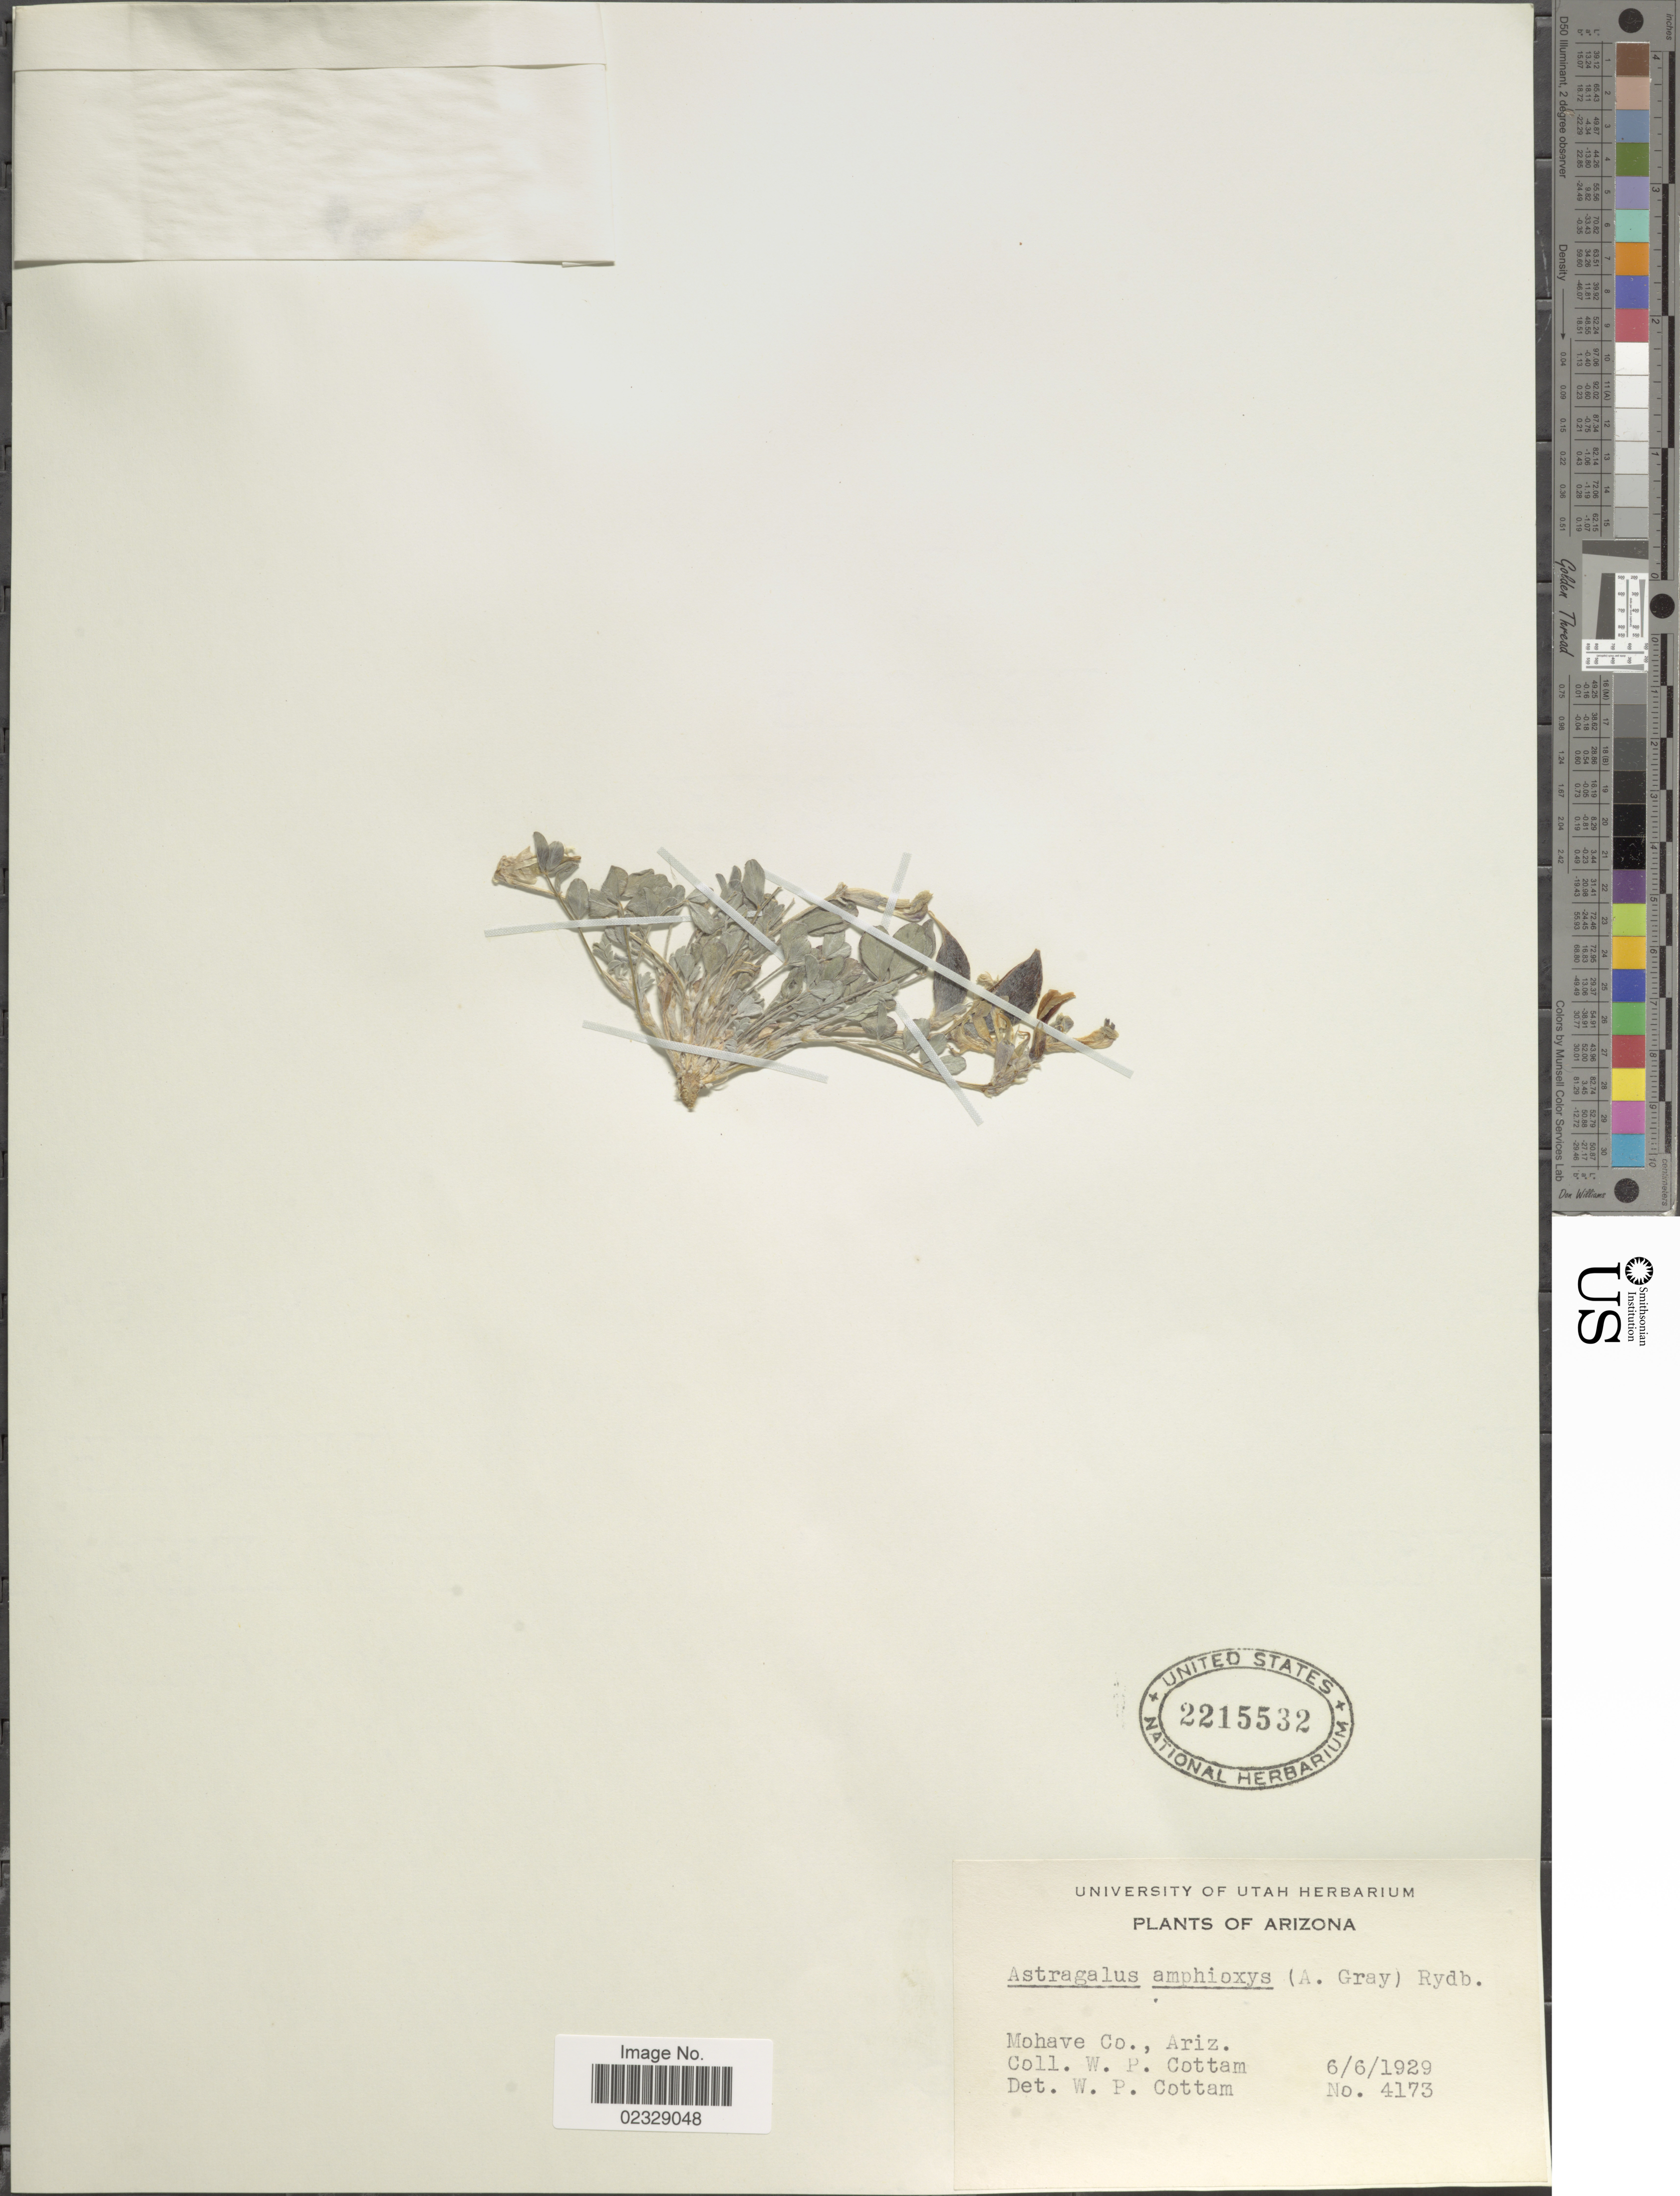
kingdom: Plantae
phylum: Tracheophyta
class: Magnoliopsida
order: Fabales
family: Fabaceae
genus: Astragalus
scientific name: Astragalus amphioxys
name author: A. Gray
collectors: W. Cottam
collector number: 4173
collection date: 1929-06-06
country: United States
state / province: Arizona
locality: Mohave Co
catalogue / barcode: US 2215532